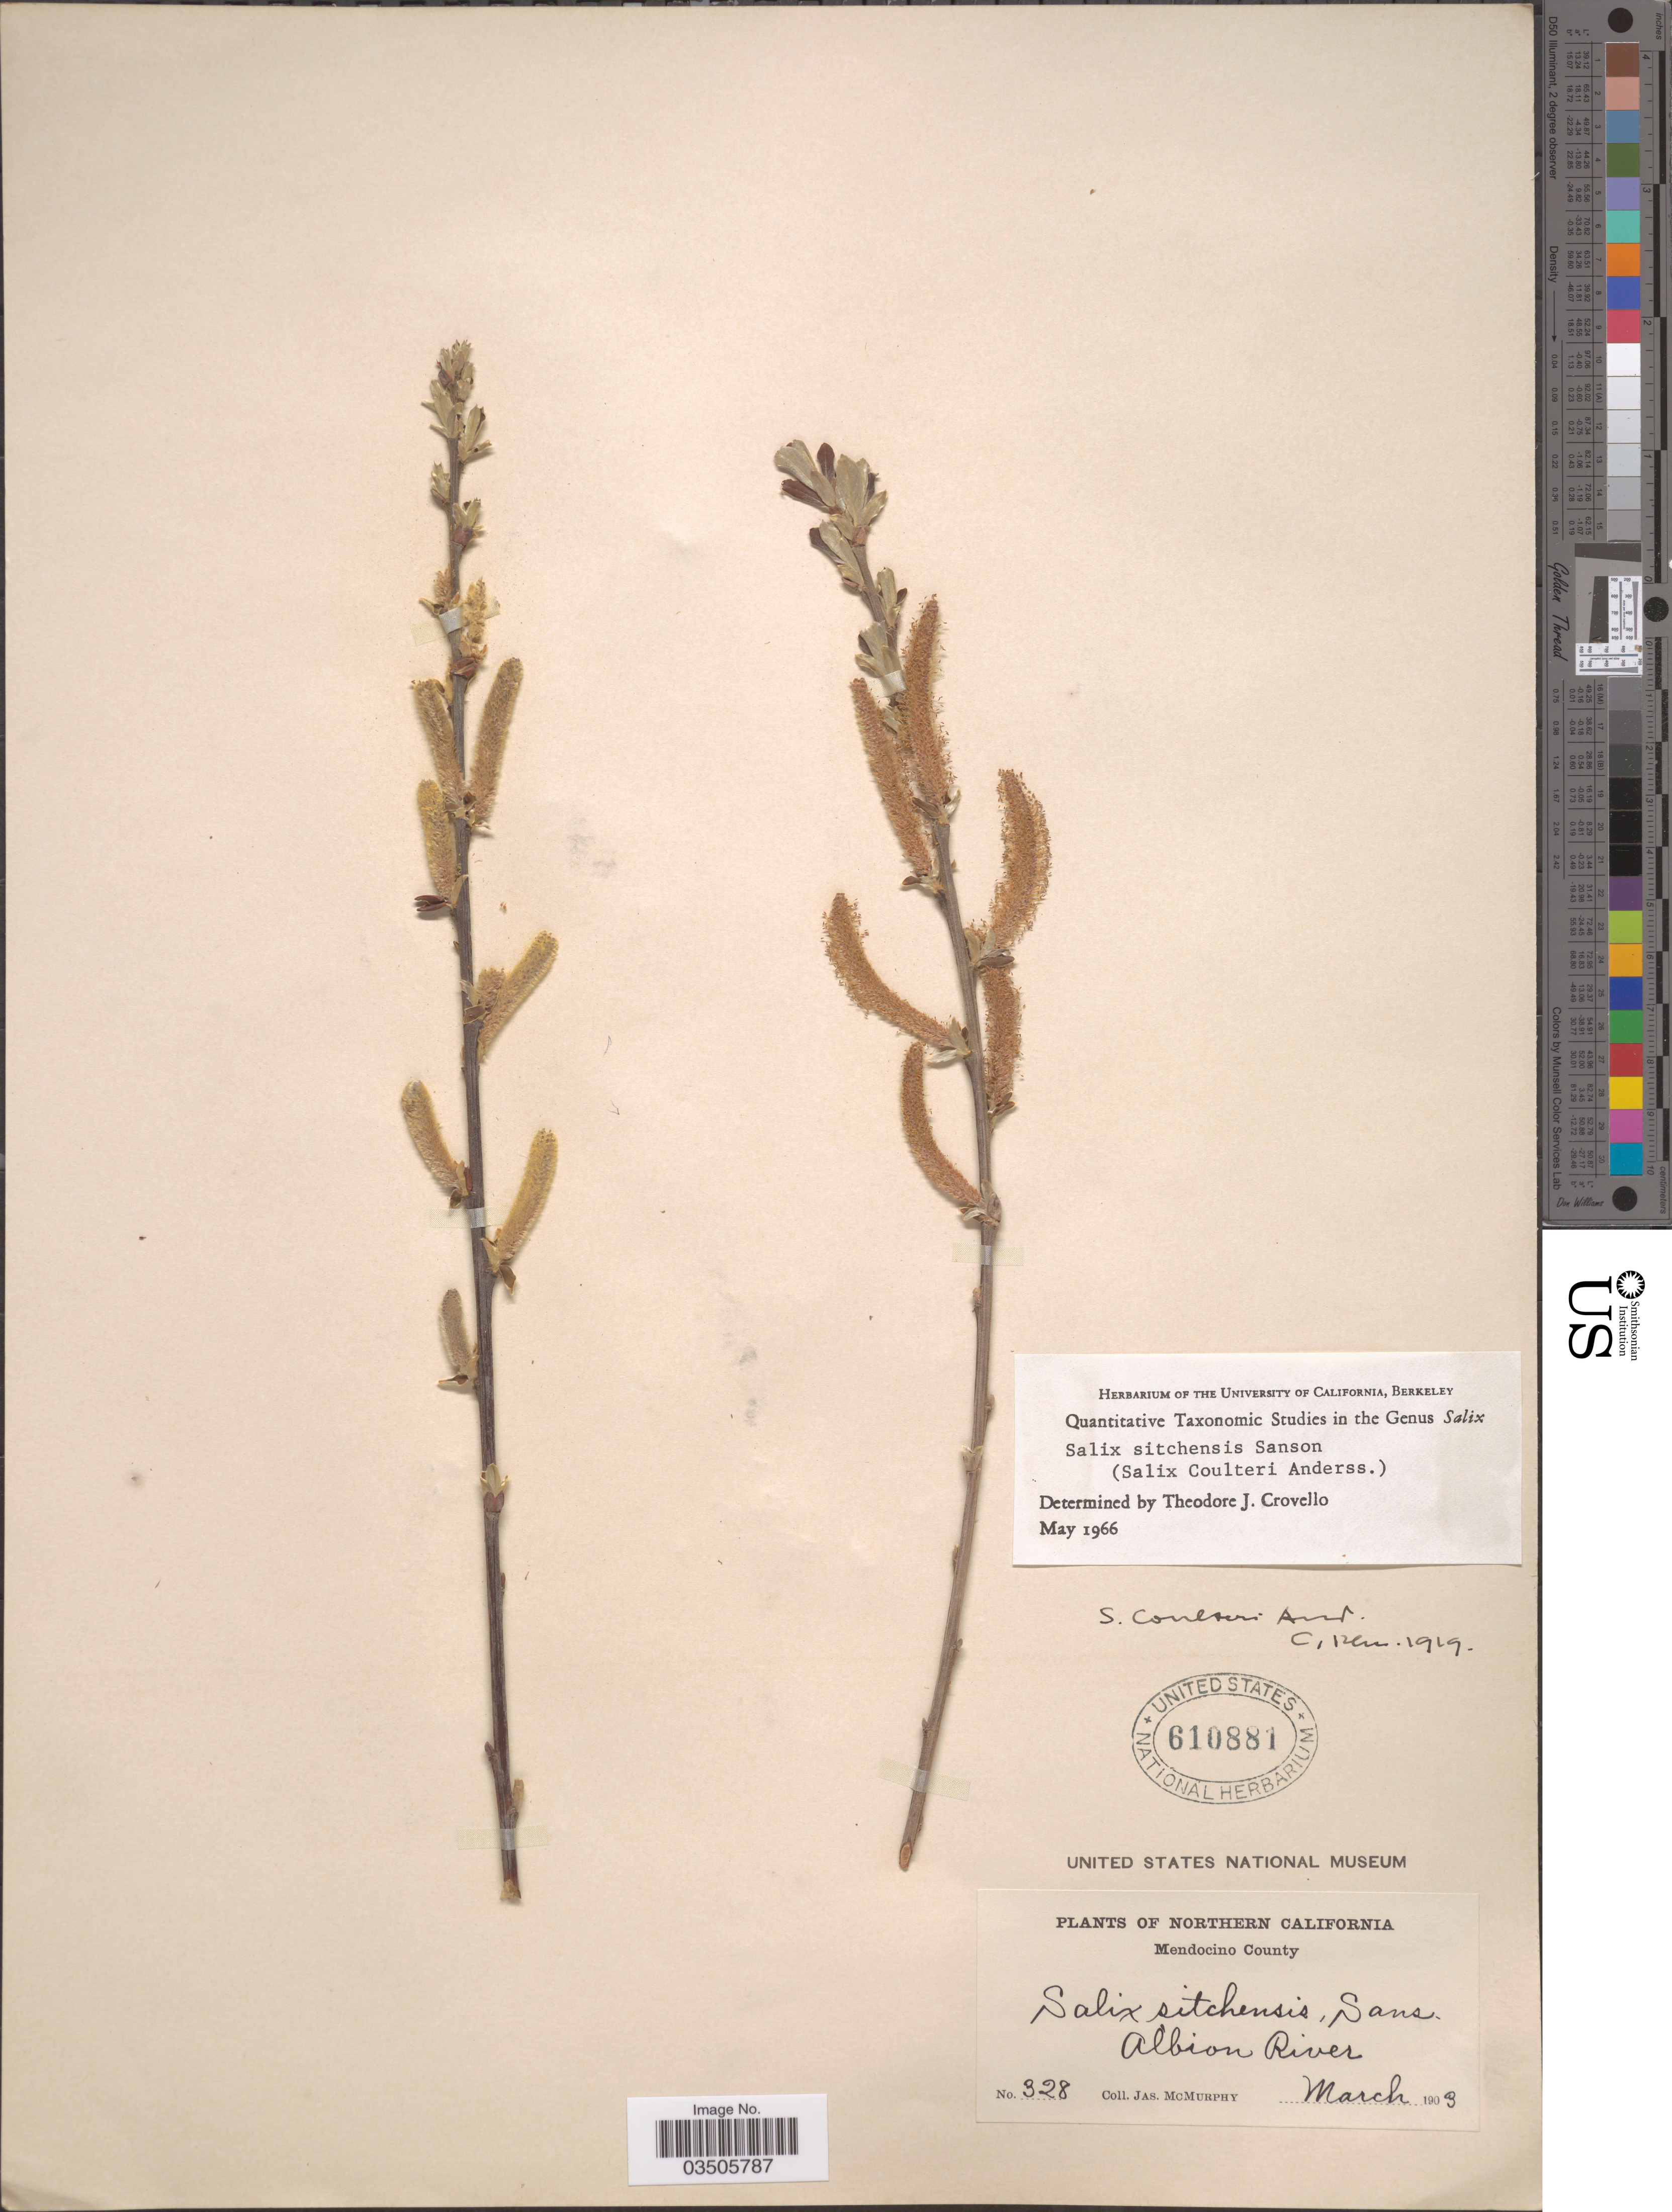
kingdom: Plantae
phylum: Tracheophyta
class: Magnoliopsida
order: Malpighiales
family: Salicaceae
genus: Salix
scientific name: Salix sitchensis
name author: Sanson ex Bong.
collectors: J. McMurphy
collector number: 328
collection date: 1903-03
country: United States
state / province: California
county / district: Mendocino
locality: Northern California. Mendocino County. Albion River.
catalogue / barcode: US 610881